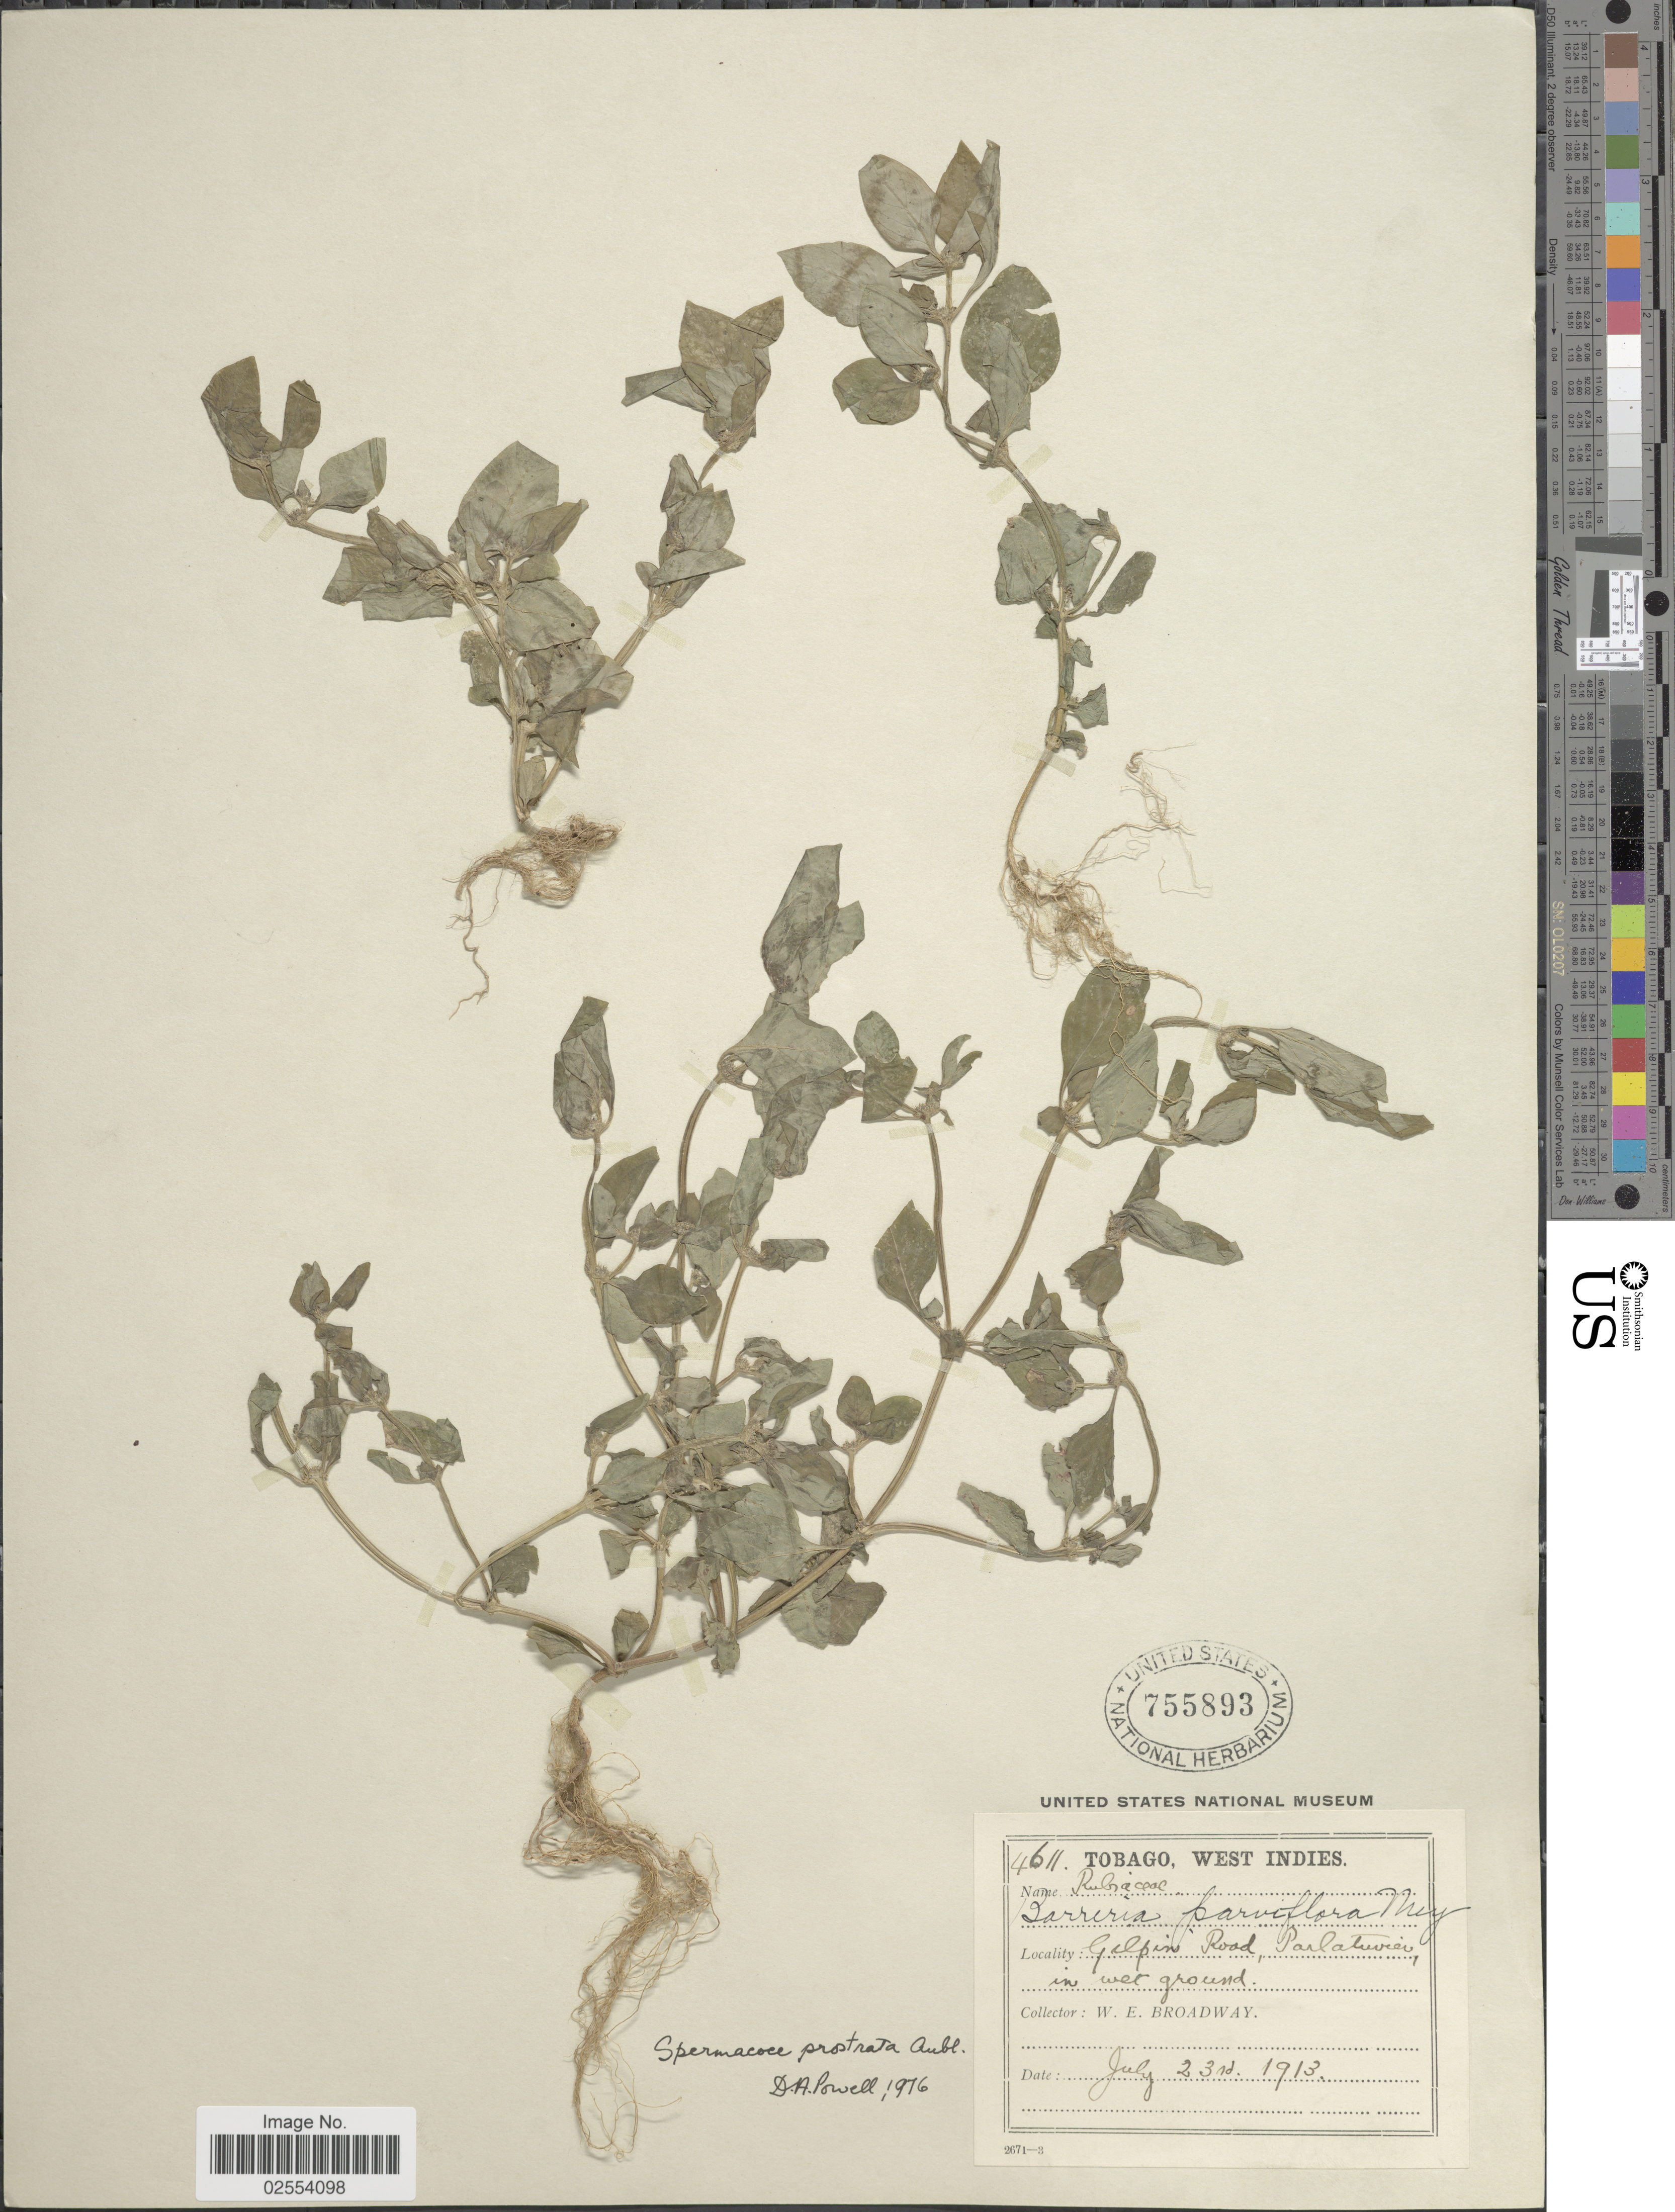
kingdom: Plantae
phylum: Tracheophyta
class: Magnoliopsida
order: Gentianales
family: Rubiaceae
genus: Spermacoce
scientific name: Spermacoce prostrata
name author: Aubl.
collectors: W. E. Broadway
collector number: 4611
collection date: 1913-07-23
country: Trinidad and Tobago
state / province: Tobago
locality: Gilpin Road, Parlatuvier, in wet ground.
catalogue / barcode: US 755893